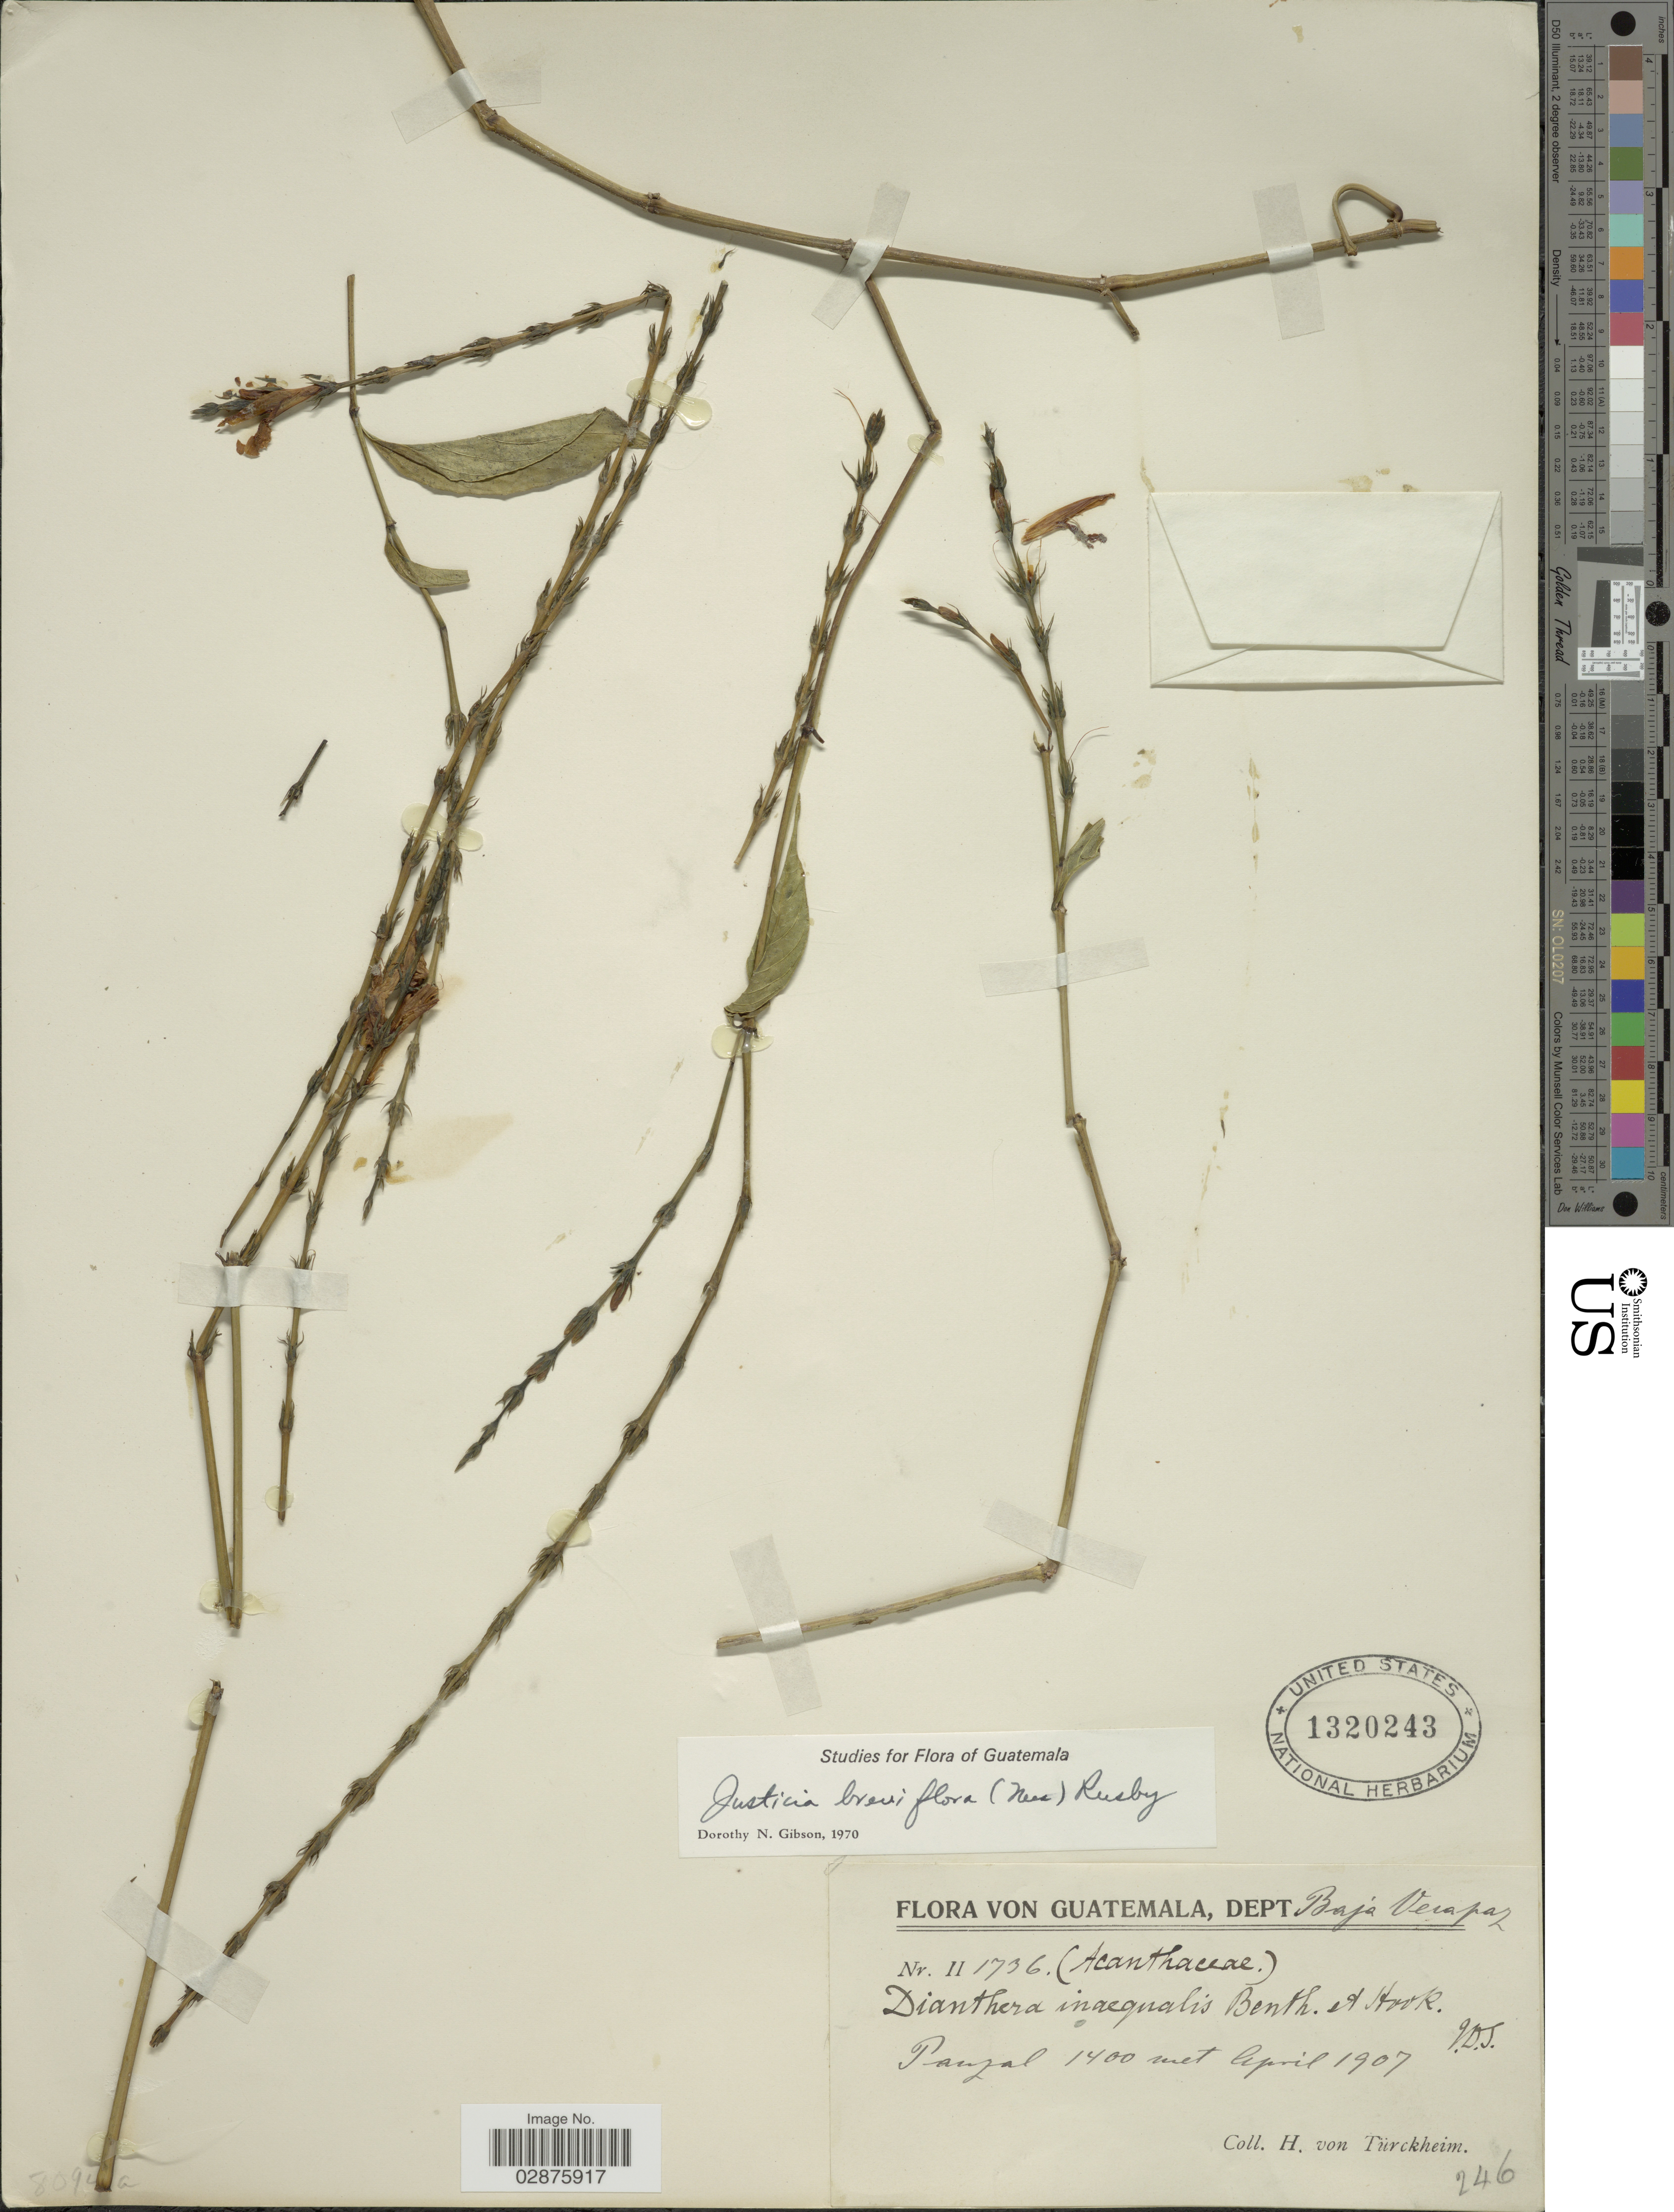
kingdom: Plantae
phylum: Tracheophyta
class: Magnoliopsida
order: Lamiales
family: Acanthaceae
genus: Justicia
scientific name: Justicia breviflora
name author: (Nees) Rusby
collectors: H. von Türckheim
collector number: II1736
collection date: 1907-04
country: Guatemala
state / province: Baja Verapaz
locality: Dept. Baja Verapaz, Panzal.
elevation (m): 1400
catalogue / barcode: US 1320243